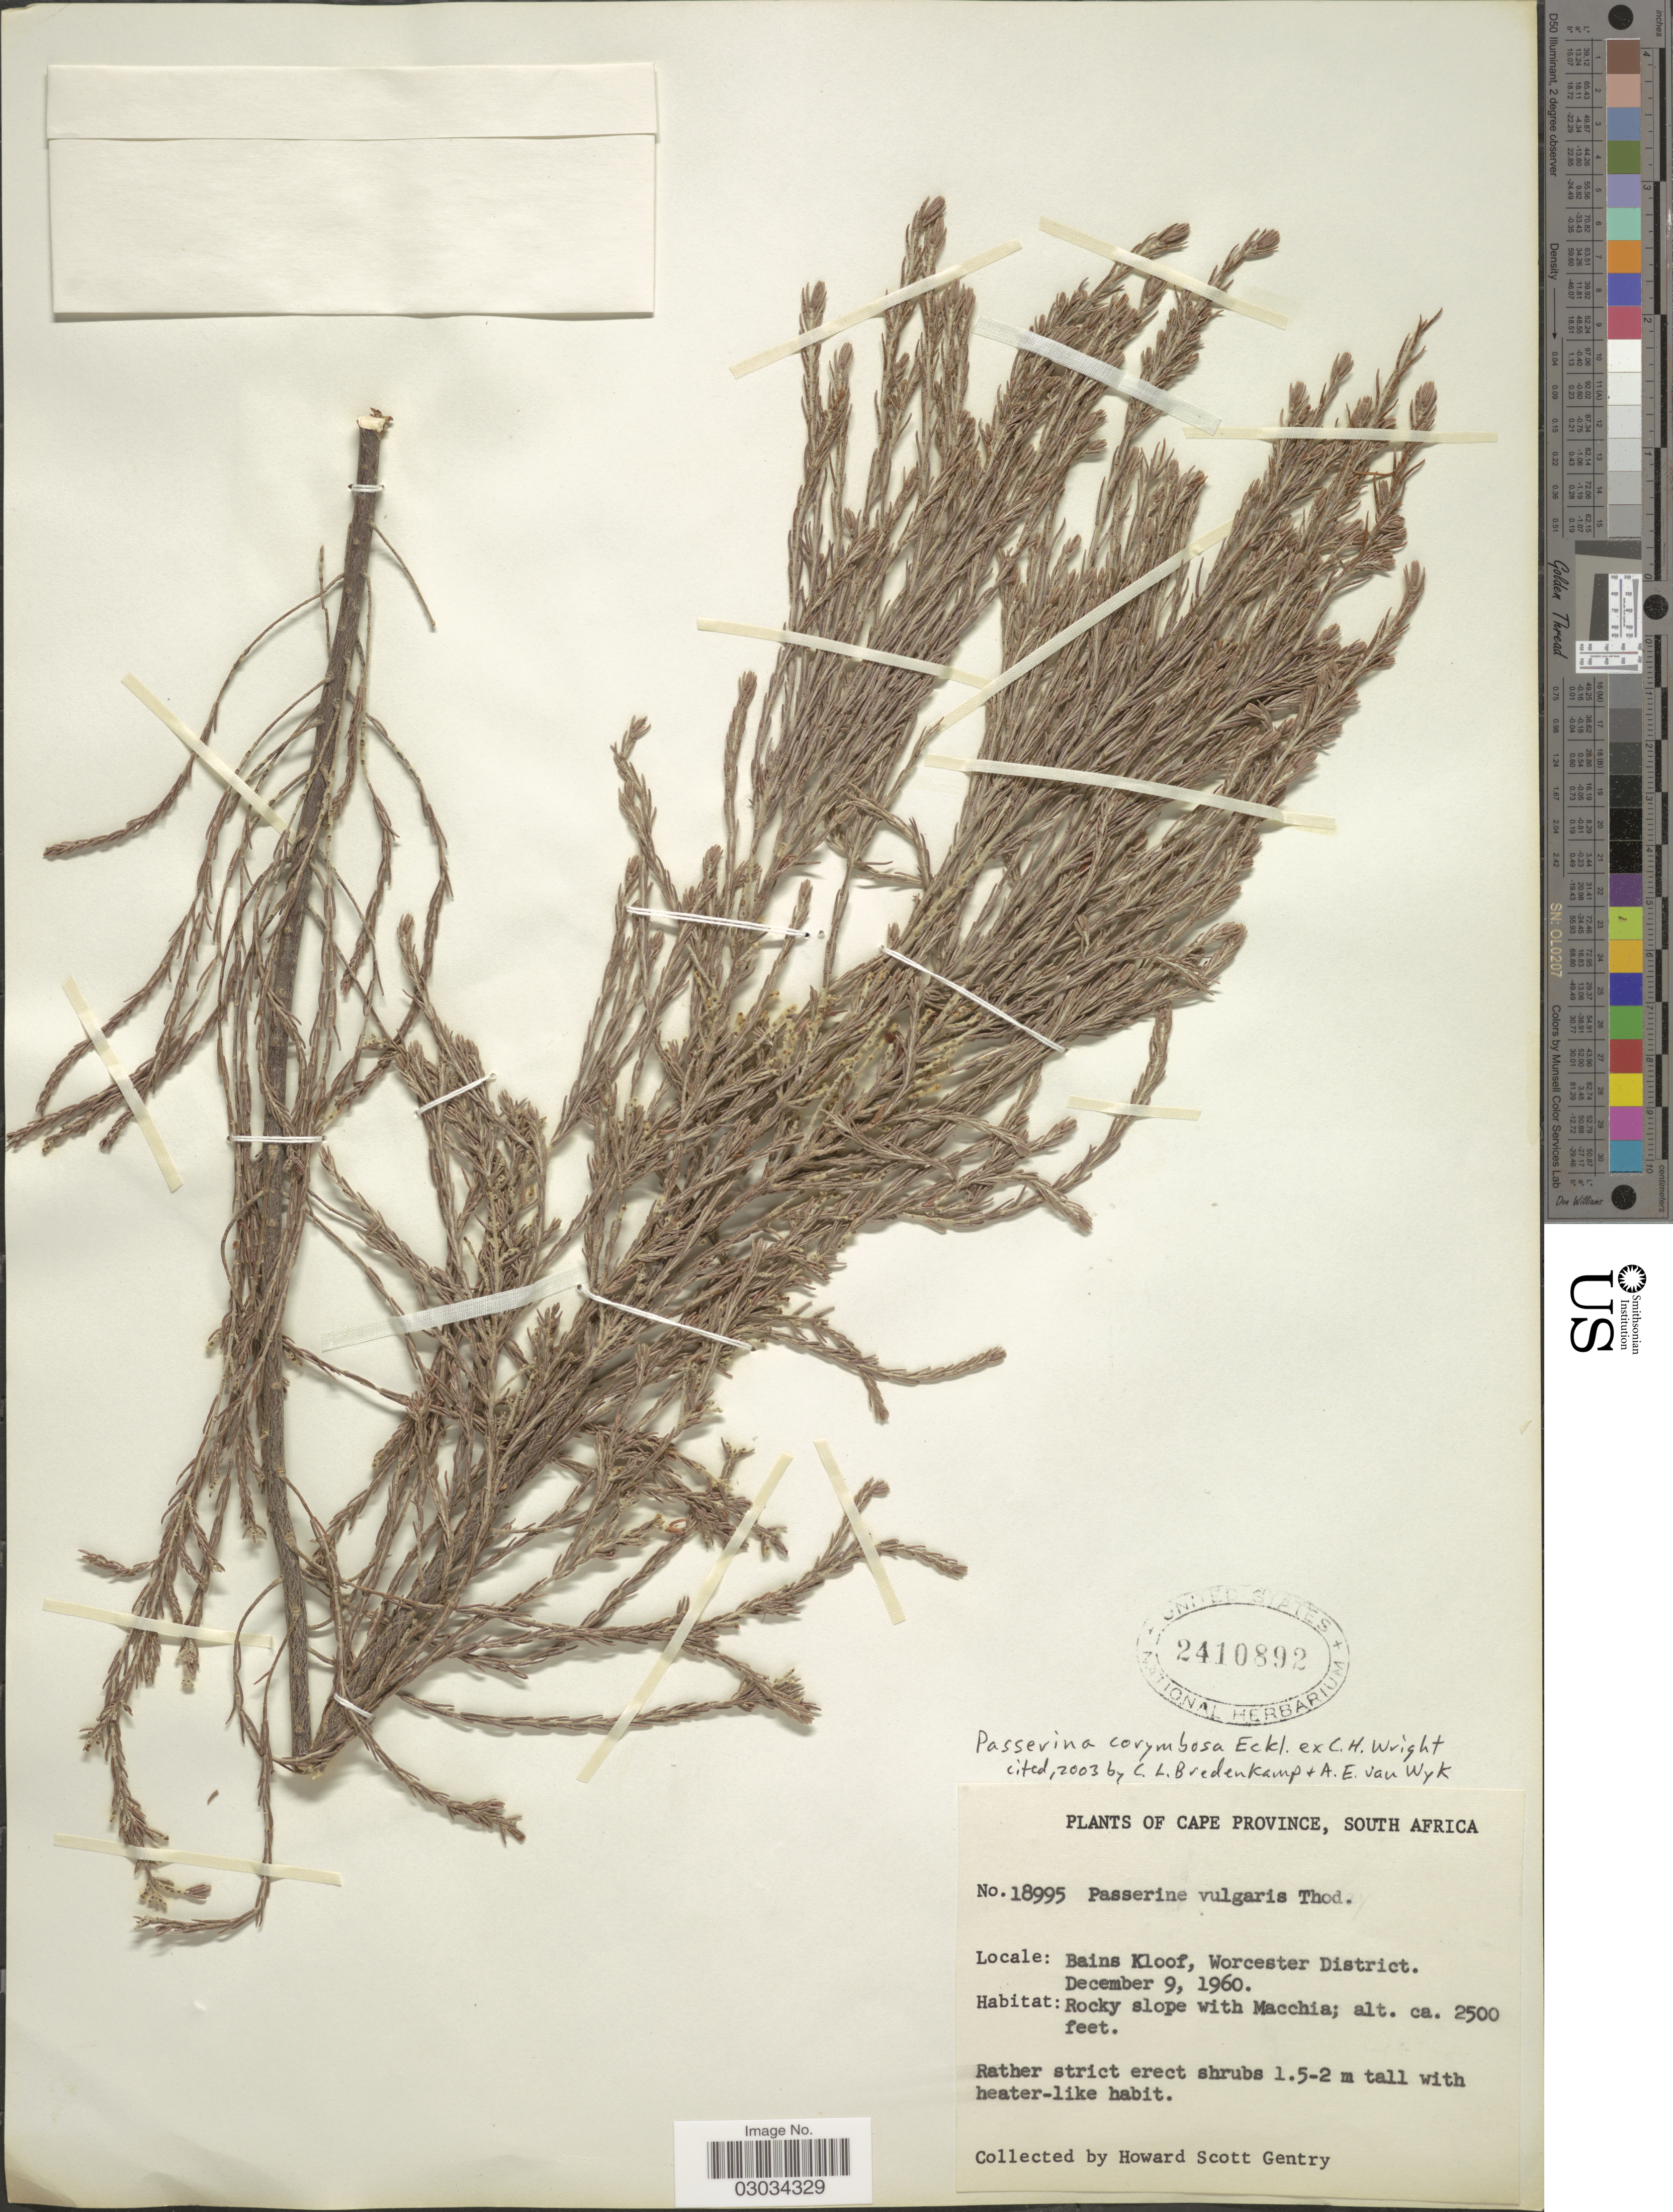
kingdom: Plantae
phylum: Tracheophyta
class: Magnoliopsida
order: Malvales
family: Thymelaeaceae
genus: Passerina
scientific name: Passerina corymbosa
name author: Eckl. ex C.H. Wright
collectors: H. S. Gentry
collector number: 18995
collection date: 1960-12-09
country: South Africa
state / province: Western Cape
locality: Bains Kloof, Worcester District.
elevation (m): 762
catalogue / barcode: US 2410892